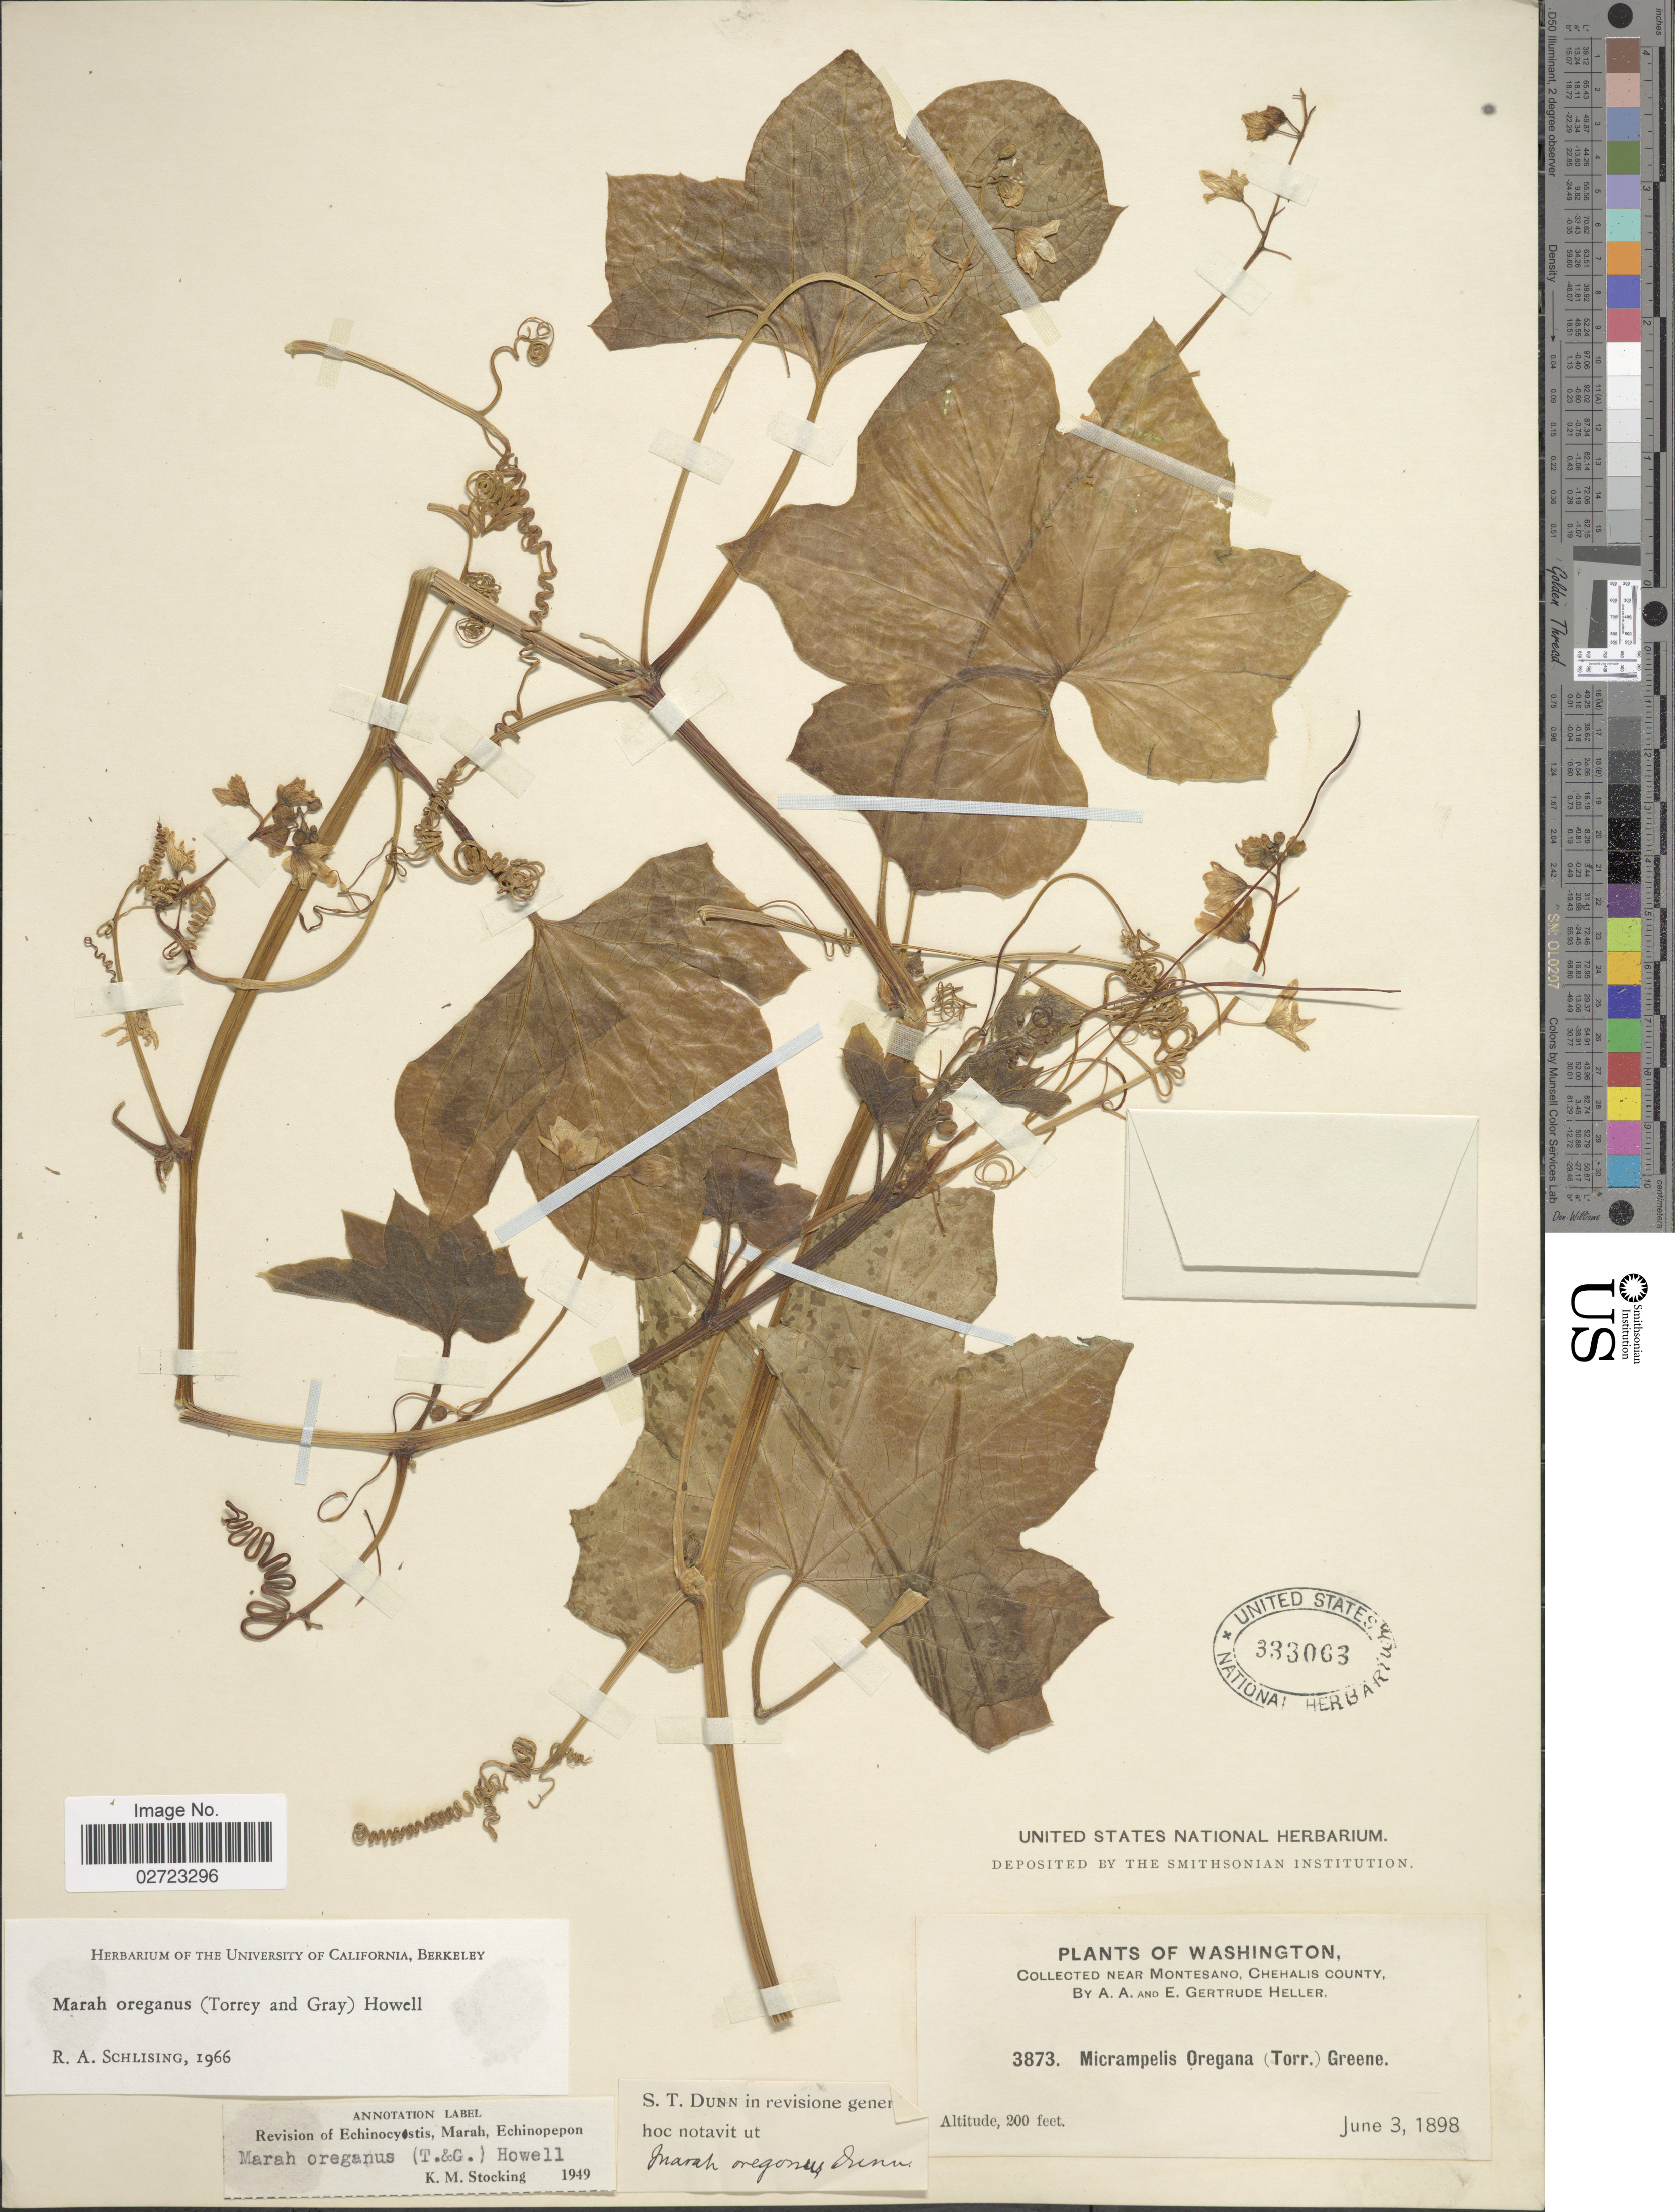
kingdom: Plantae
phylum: Tracheophyta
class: Magnoliopsida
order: Cucurbitales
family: Cucurbitaceae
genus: Marah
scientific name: Marah oregana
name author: (Torr. & A. Gray) Howell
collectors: A. A. Heller & E. Gertrude Heller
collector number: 3873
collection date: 1898-06-03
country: United States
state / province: Washington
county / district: Grays Harbor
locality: Near Montesano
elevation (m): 61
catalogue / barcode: US 333063